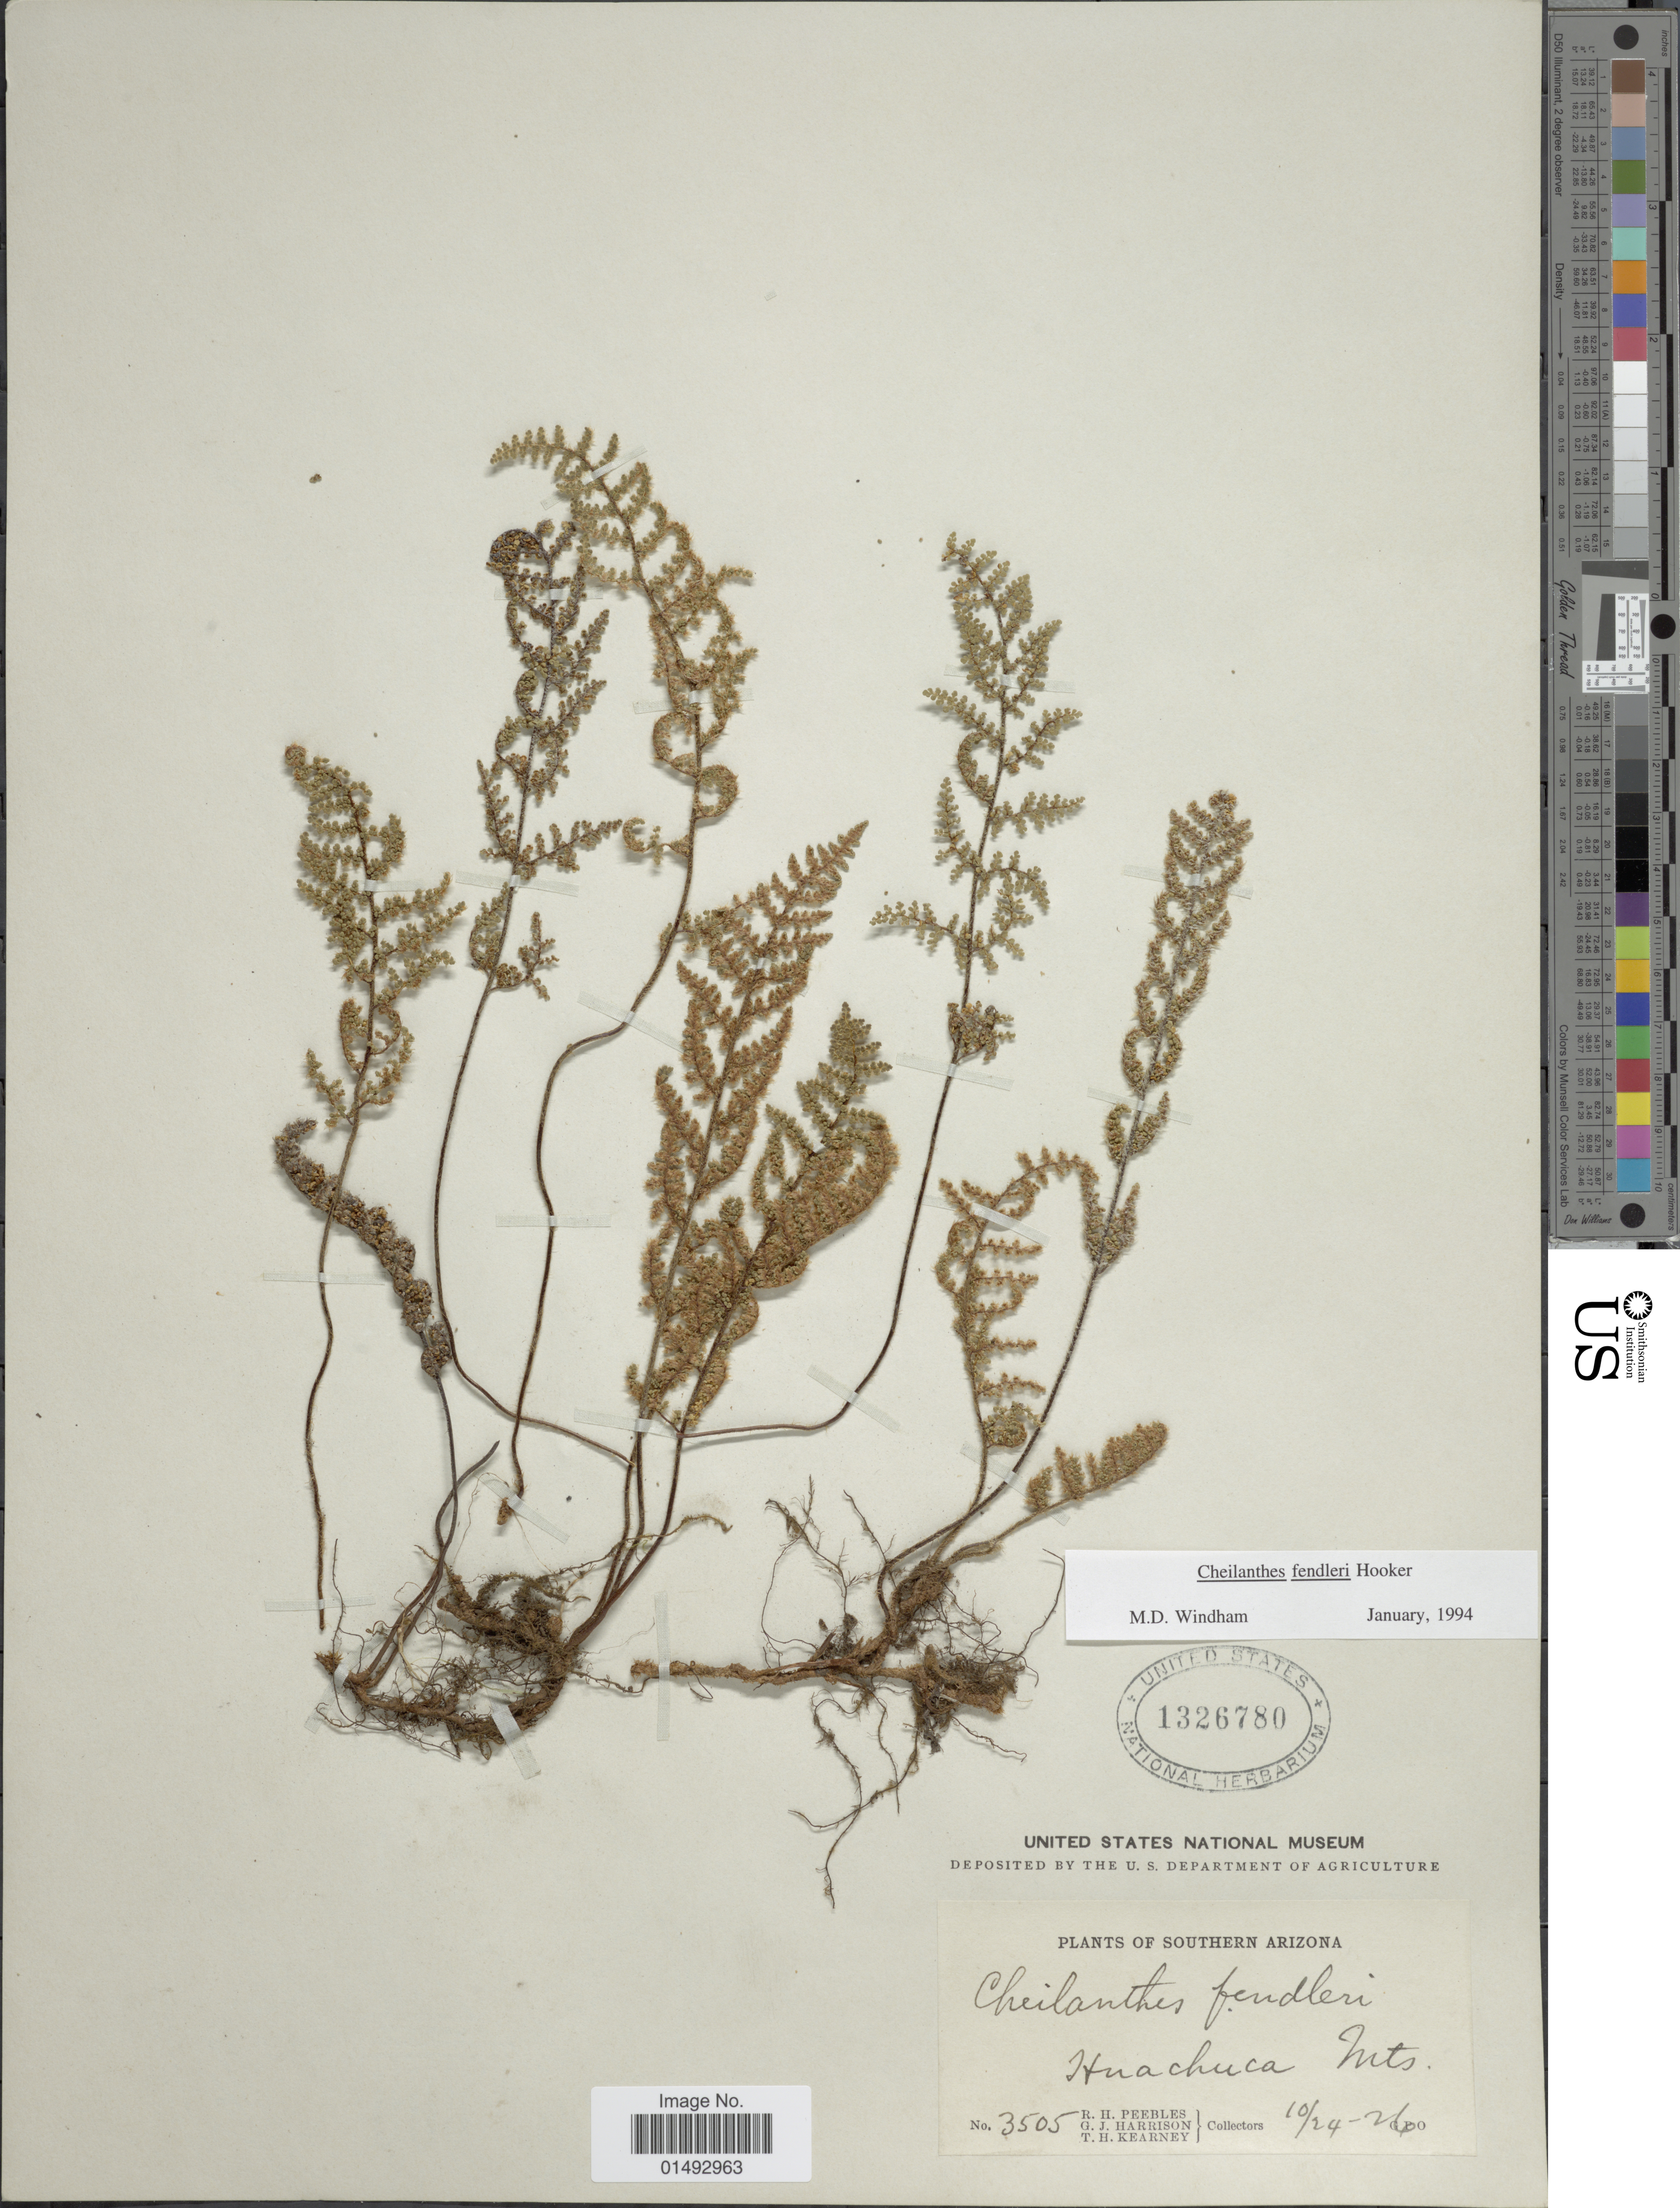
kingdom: Plantae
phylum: Tracheophyta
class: Polypodiopsida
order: Polypodiales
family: Pteridaceae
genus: Myriopteris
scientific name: Myriopteris fendleri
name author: (Hook.) E. Fourn.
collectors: R. H. Peebles, G. J. Harrison & T. H. Kearney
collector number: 3505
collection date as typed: Transcribed d/m/y: 24/10/26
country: United States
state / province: Arizona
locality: Southern Arizona, Huachuca Mts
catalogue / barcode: US 1326780